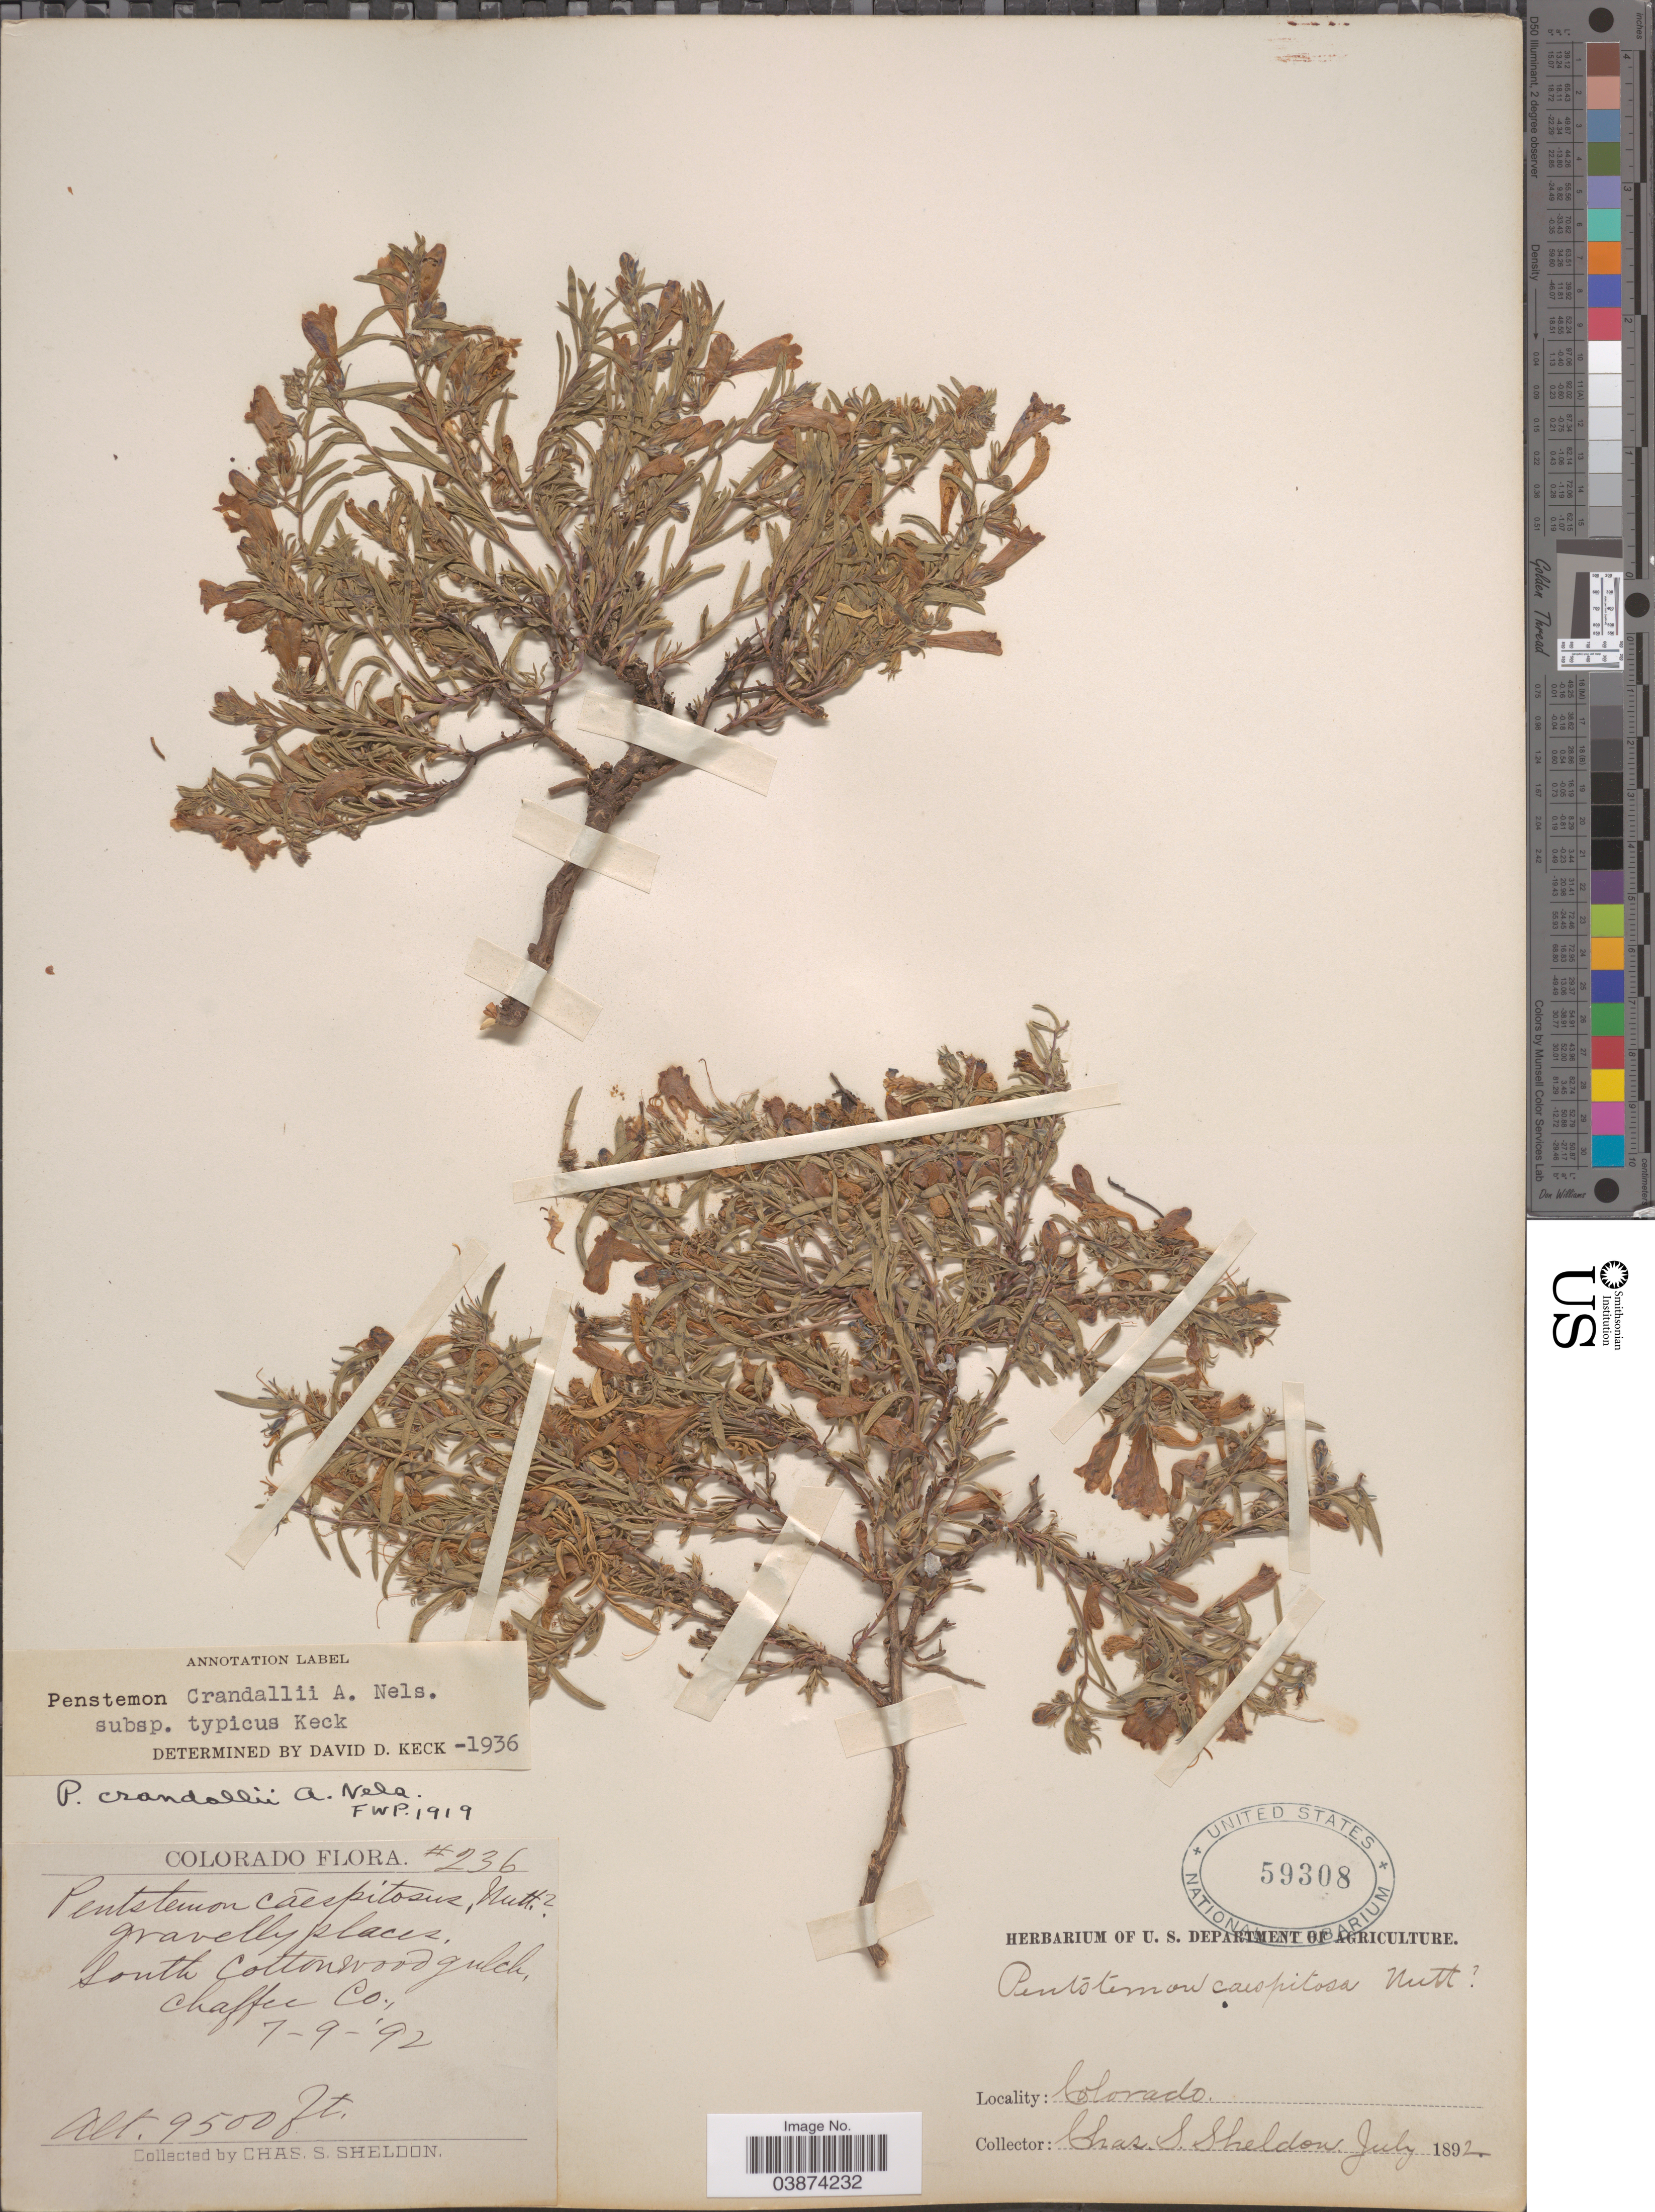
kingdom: Plantae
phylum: Tracheophyta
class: Magnoliopsida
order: Lamiales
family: Plantaginaceae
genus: Penstemon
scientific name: Penstemon crandallii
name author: A. Nelson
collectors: C. S. Sheldon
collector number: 236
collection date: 1892-07-09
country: United States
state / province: Colorado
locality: South Cottonwood gulch, Chaffee Co.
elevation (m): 2896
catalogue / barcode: US 59308